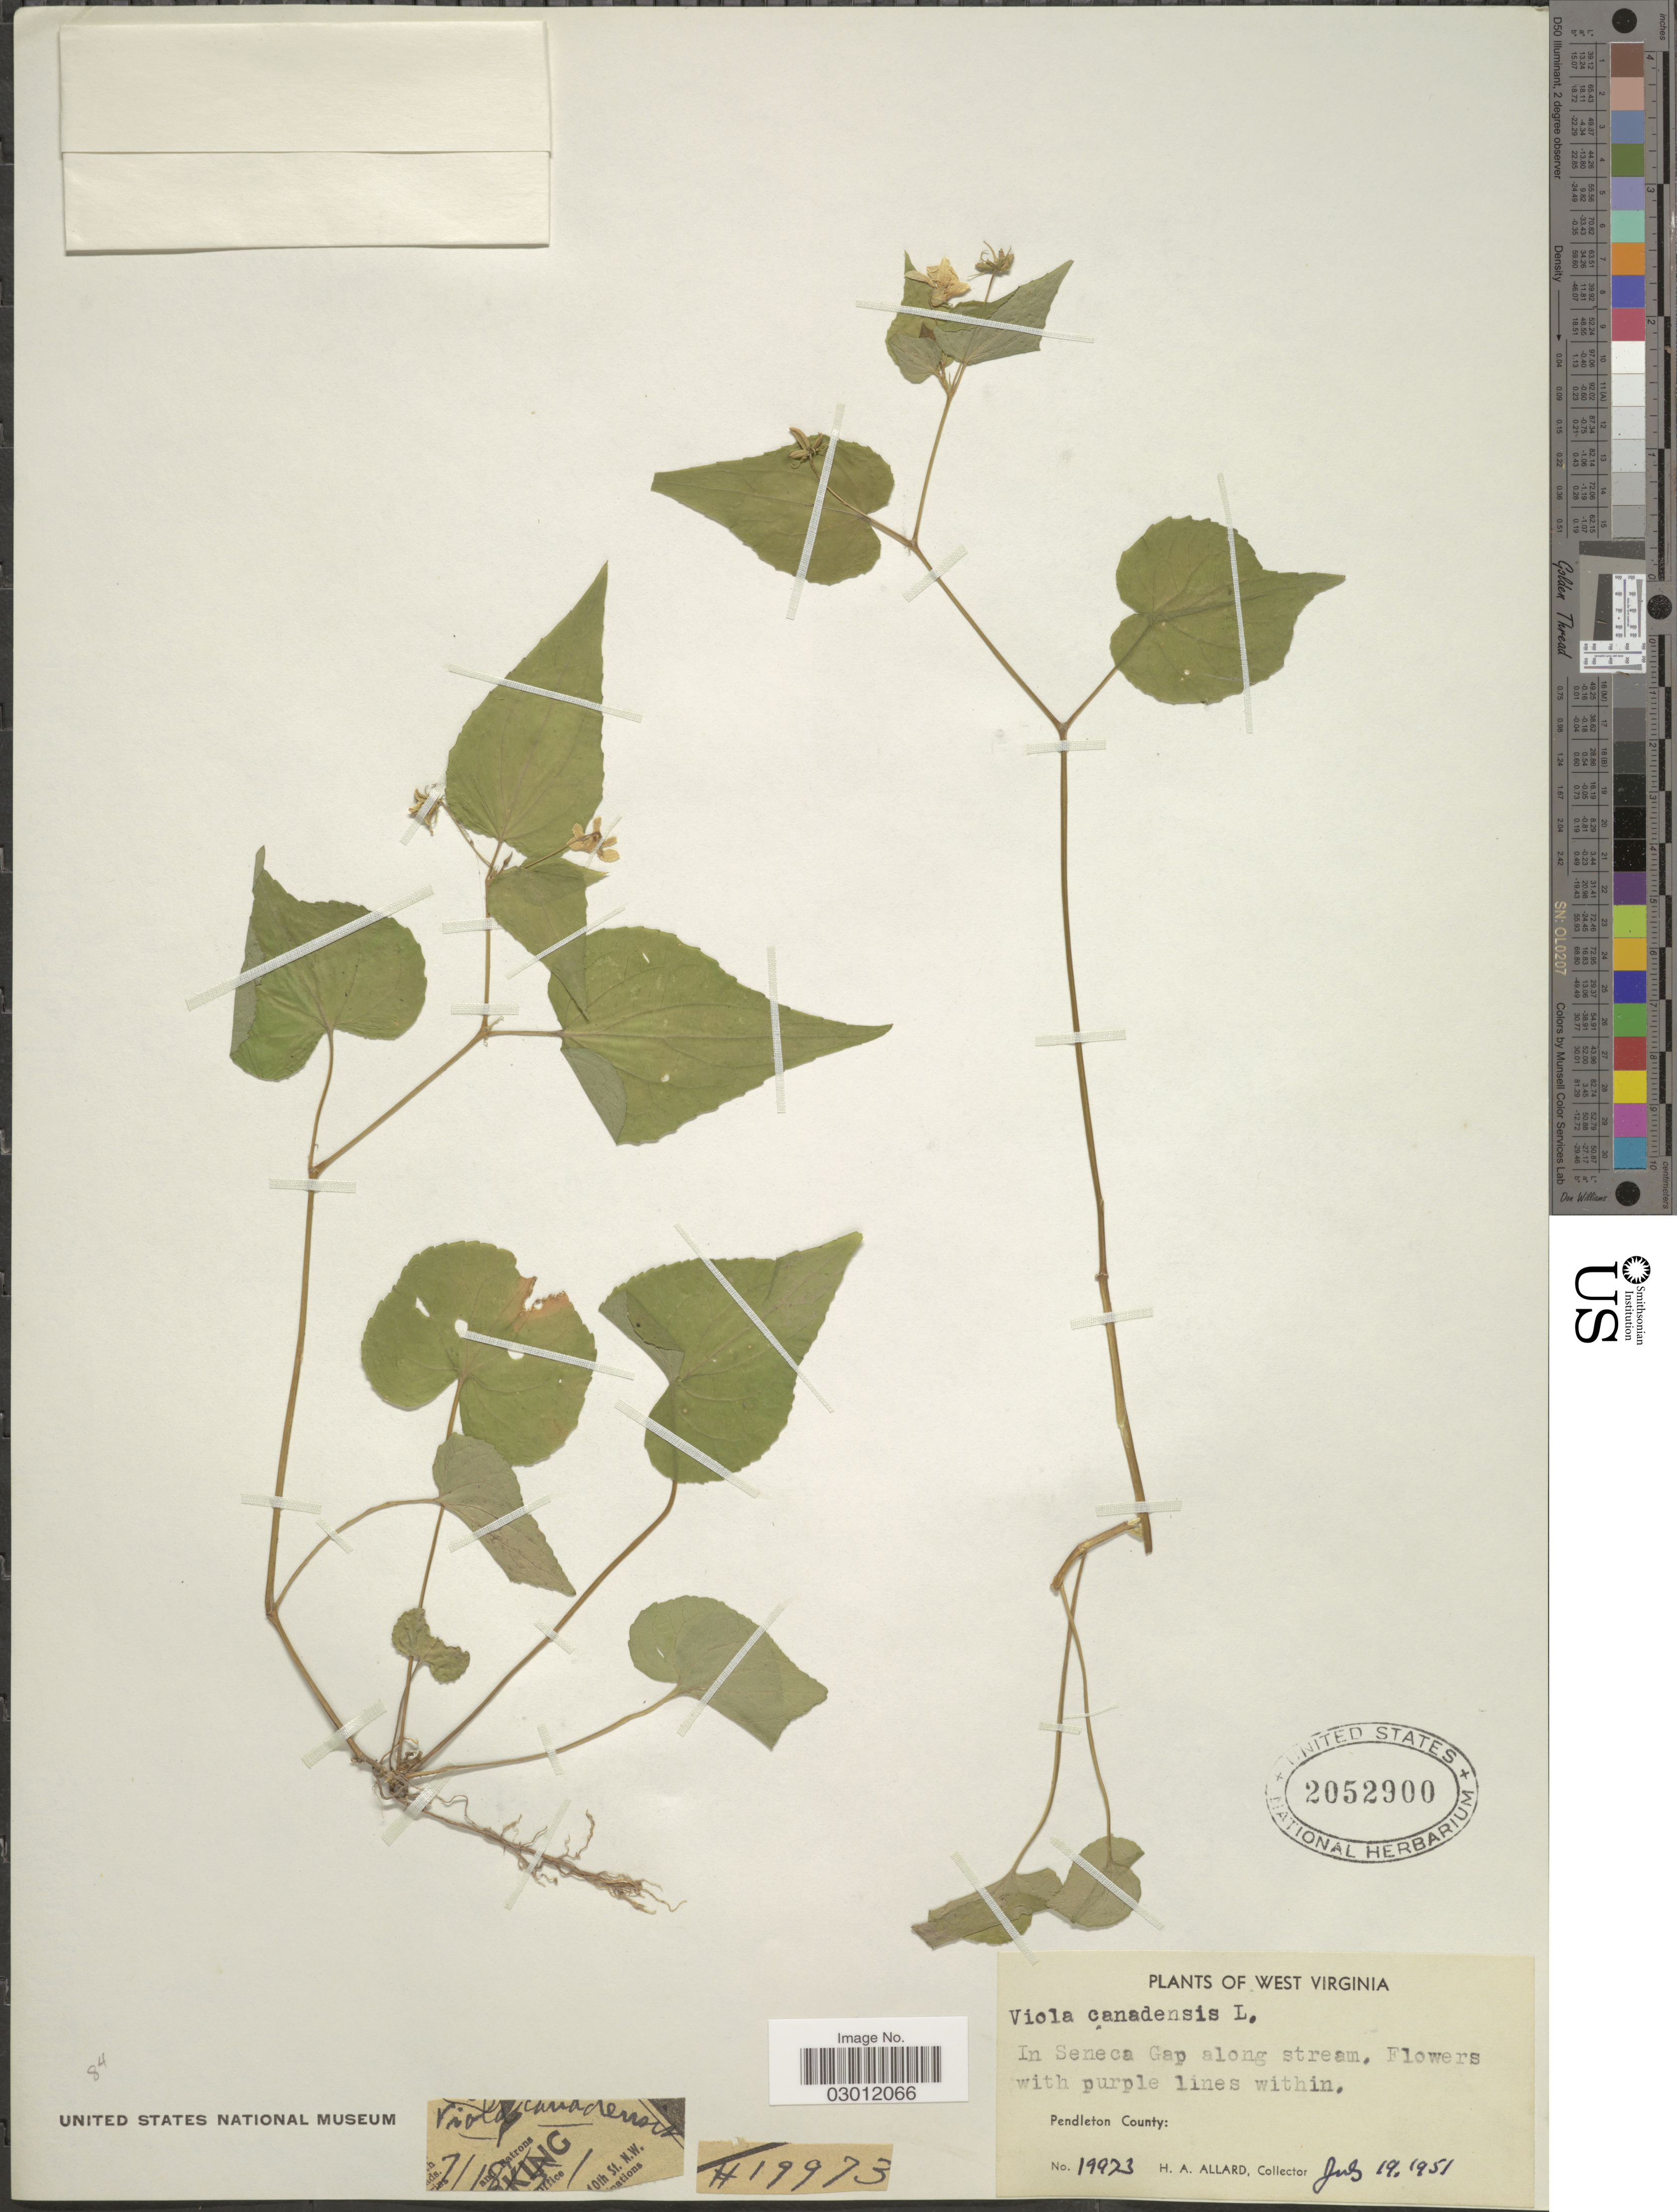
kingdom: Plantae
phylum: Tracheophyta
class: Magnoliopsida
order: Malpighiales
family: Violaceae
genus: Viola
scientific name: Viola canadensis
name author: L.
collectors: H. A. Allard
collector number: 19973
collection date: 1951-07-19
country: United States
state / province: West Virginia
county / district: Pendleton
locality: In Seneca Gap along stream. Pendleton County.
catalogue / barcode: US 2052900